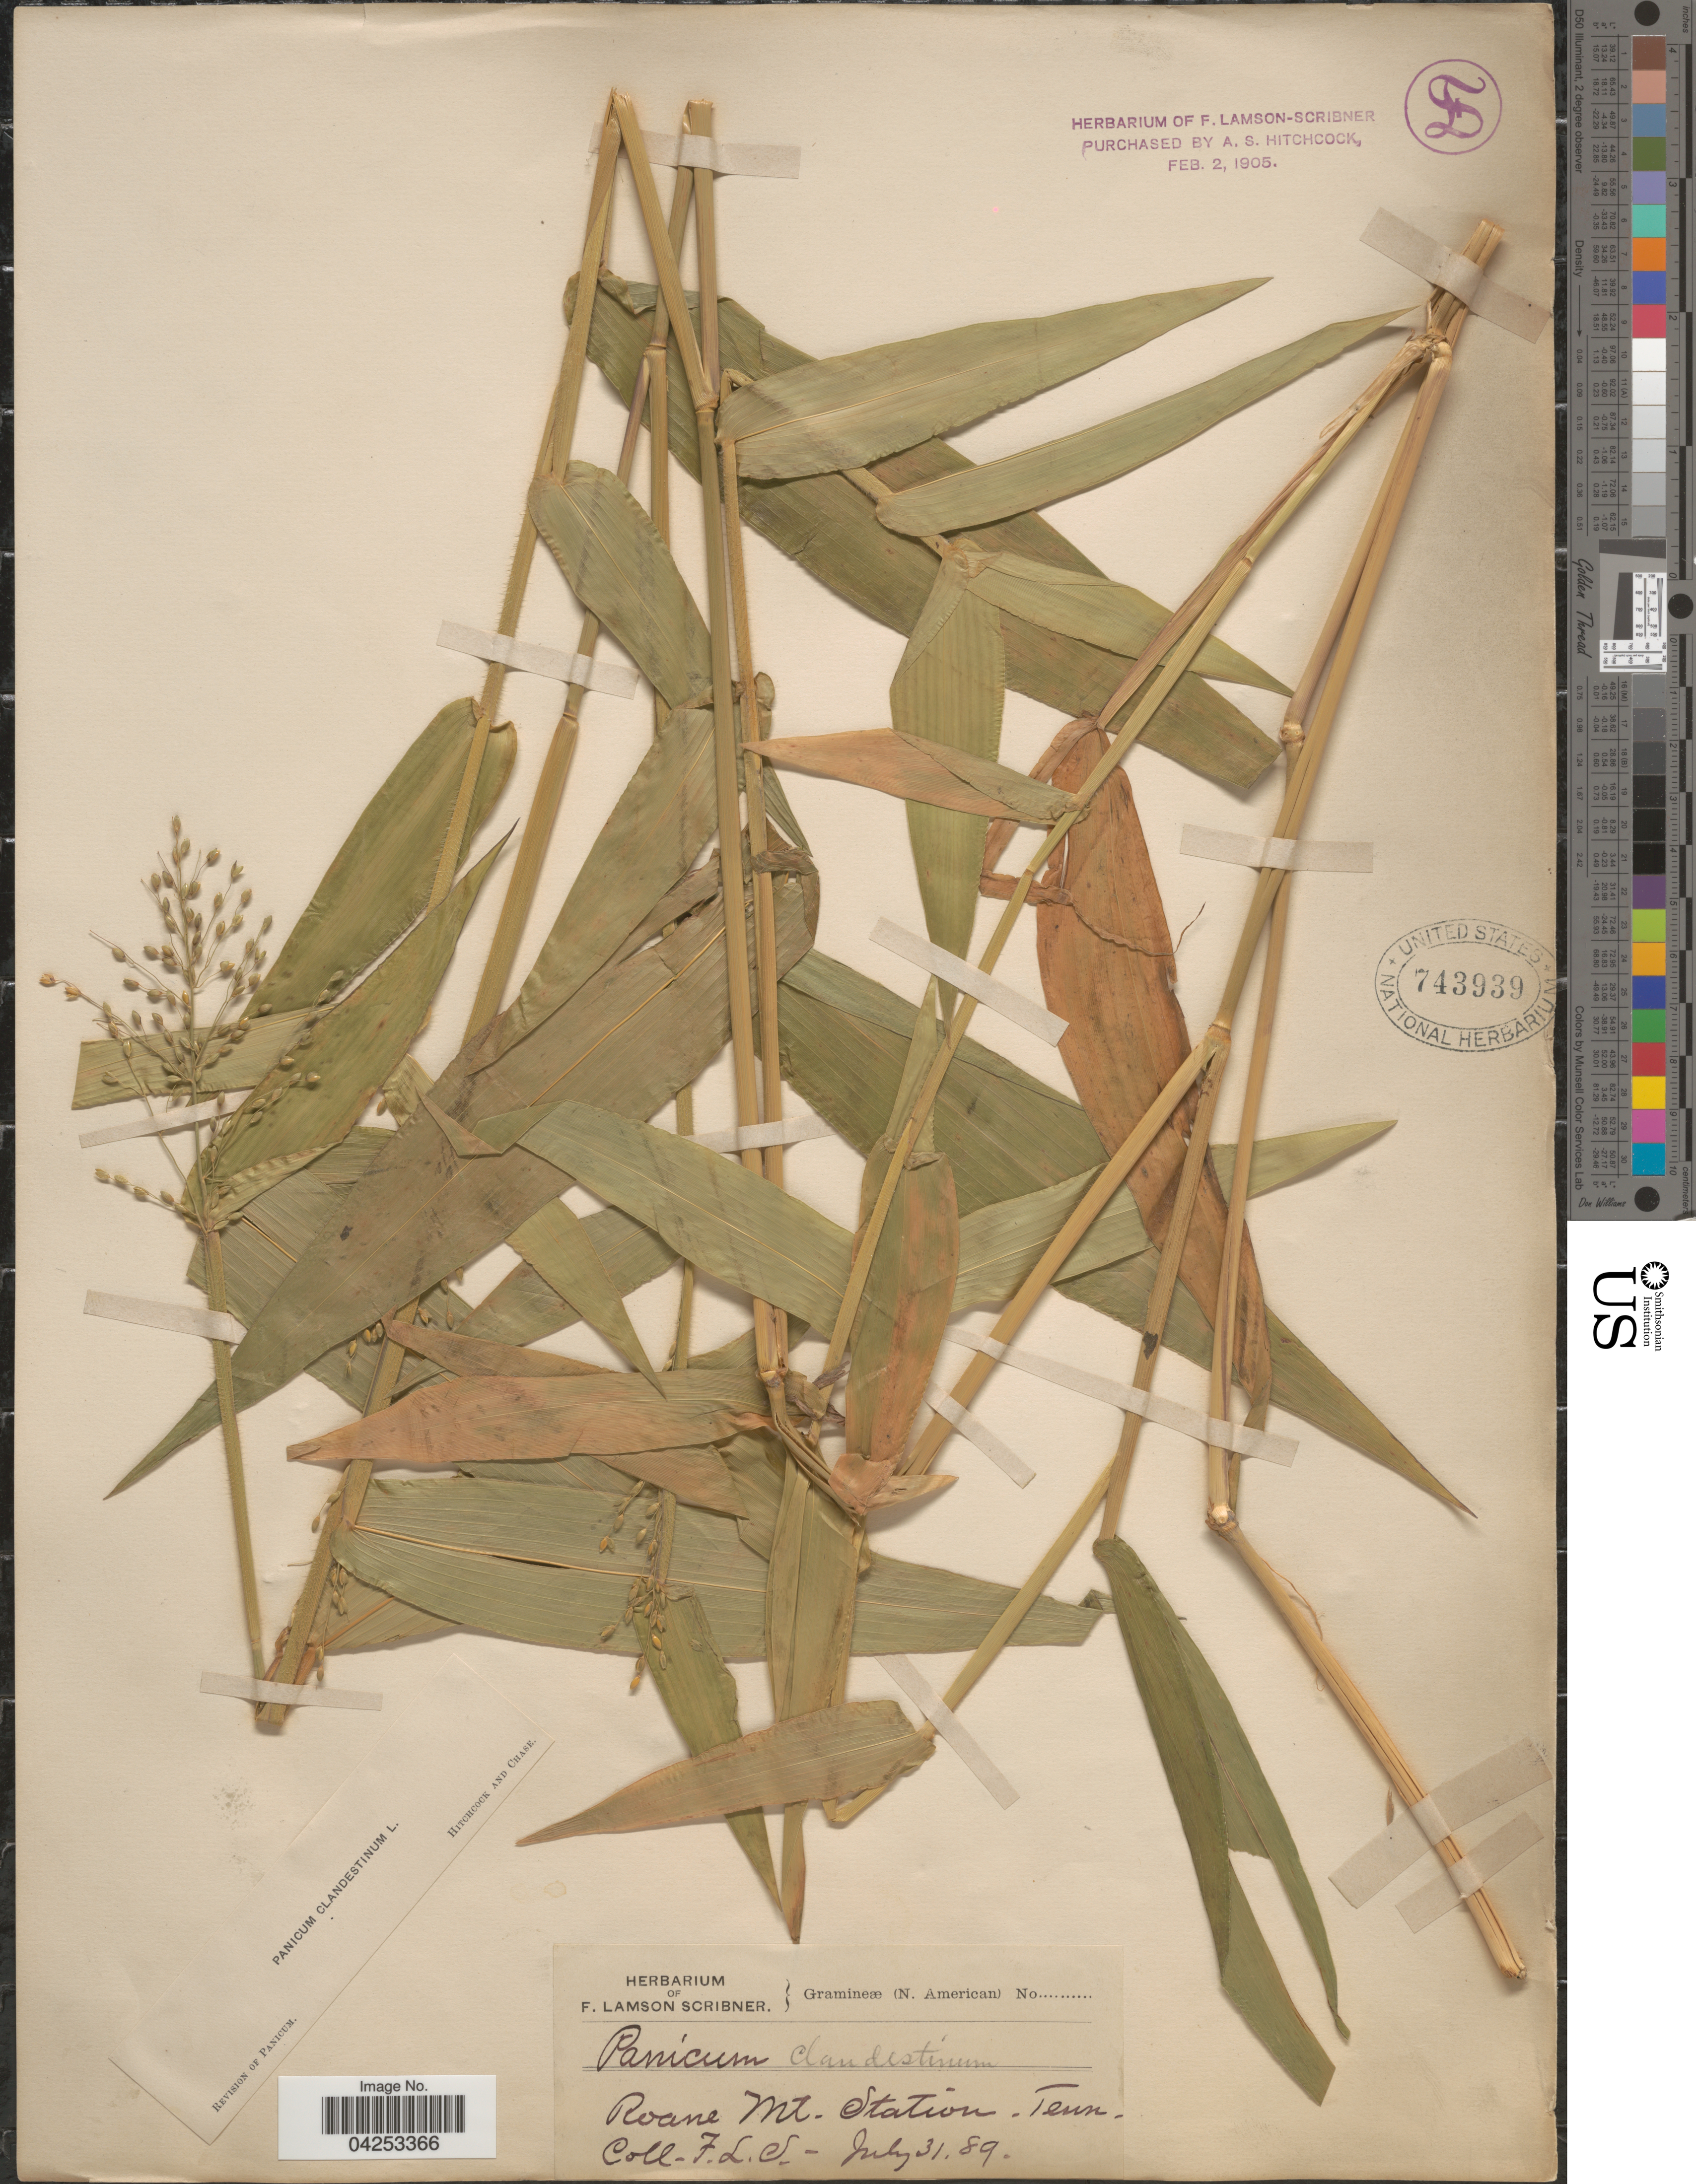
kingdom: Plantae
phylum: Tracheophyta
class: Liliopsida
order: Poales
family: Poaceae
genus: Dichanthelium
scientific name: Dichanthelium clandestinum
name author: (L.) Gould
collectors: F. L. Scribner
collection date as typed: Transcribed d/m/y: 31/7/89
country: United States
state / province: Tennessee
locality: Roane Mt. Station.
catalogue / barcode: US 743939